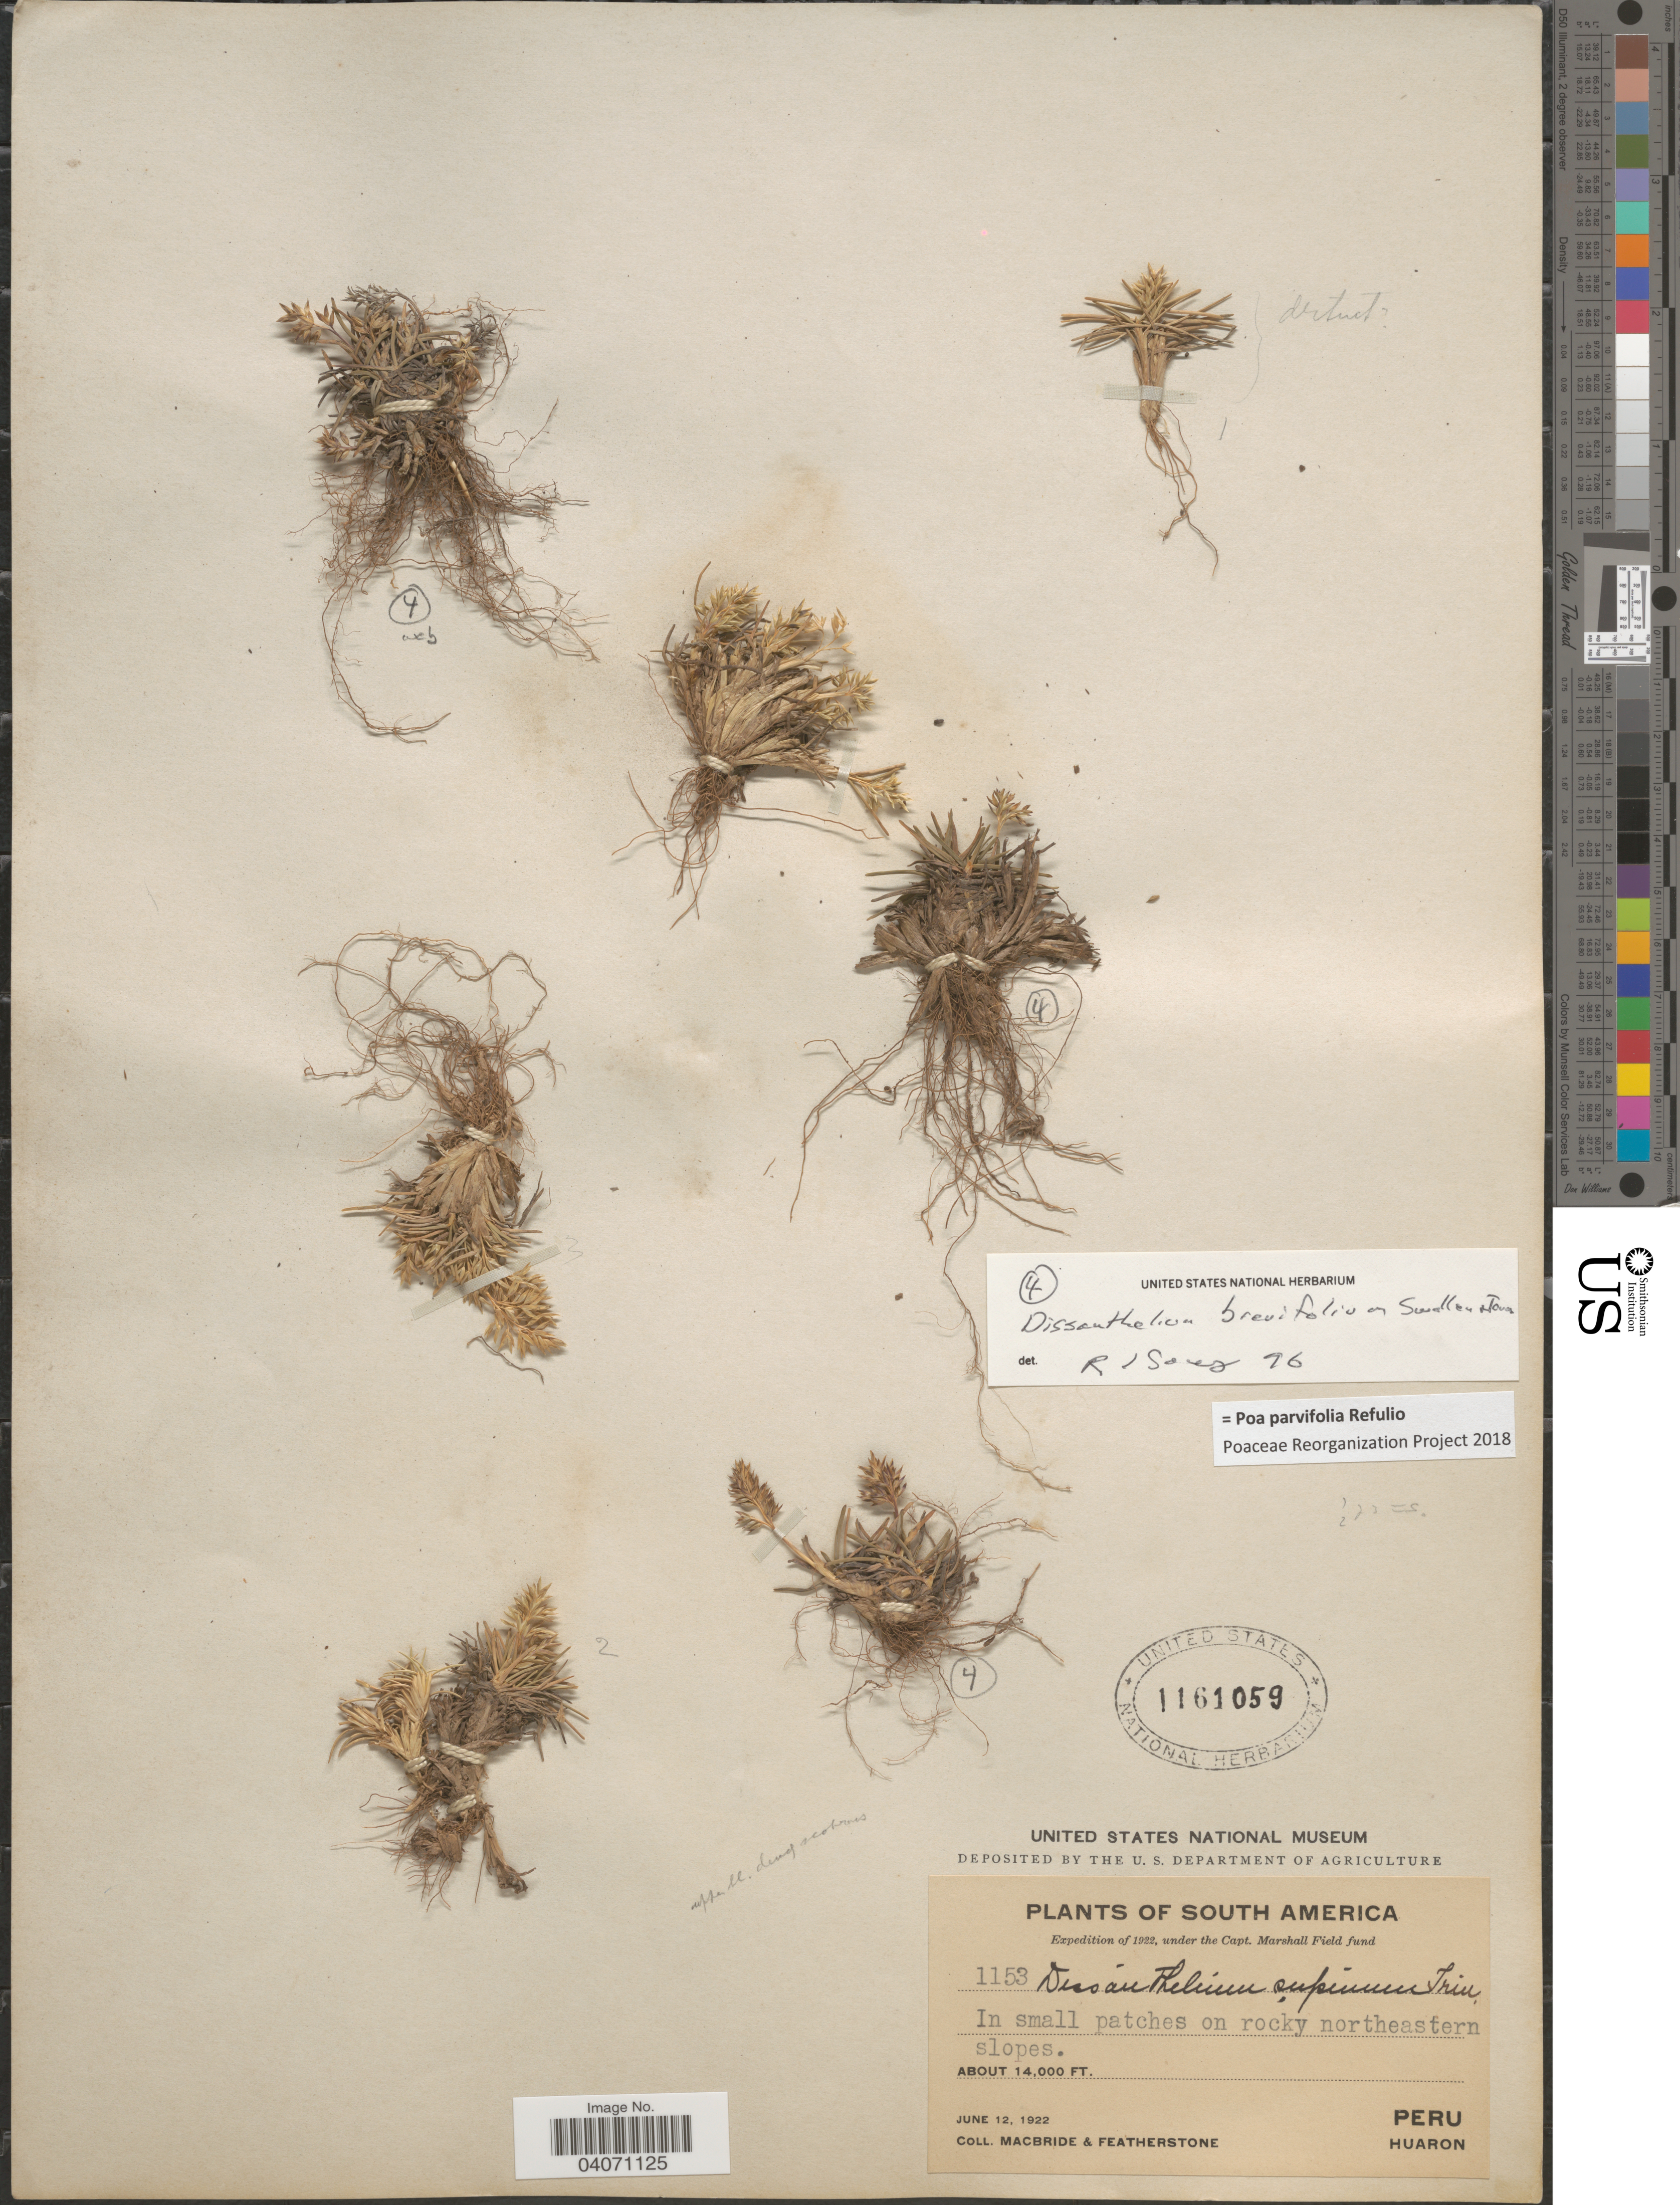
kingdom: Plantae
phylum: Tracheophyta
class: Liliopsida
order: Poales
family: Poaceae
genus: Poa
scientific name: Poa parvifolia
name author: Refulio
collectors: Macbride, -- & -. Featherstone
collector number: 1153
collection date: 1922-06-12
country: Peru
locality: Expedition of 1922, under the Capt. Marshall Field fund. In small patches on rocky northeastern slopes. Huaron.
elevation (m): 4267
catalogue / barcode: US 1161059